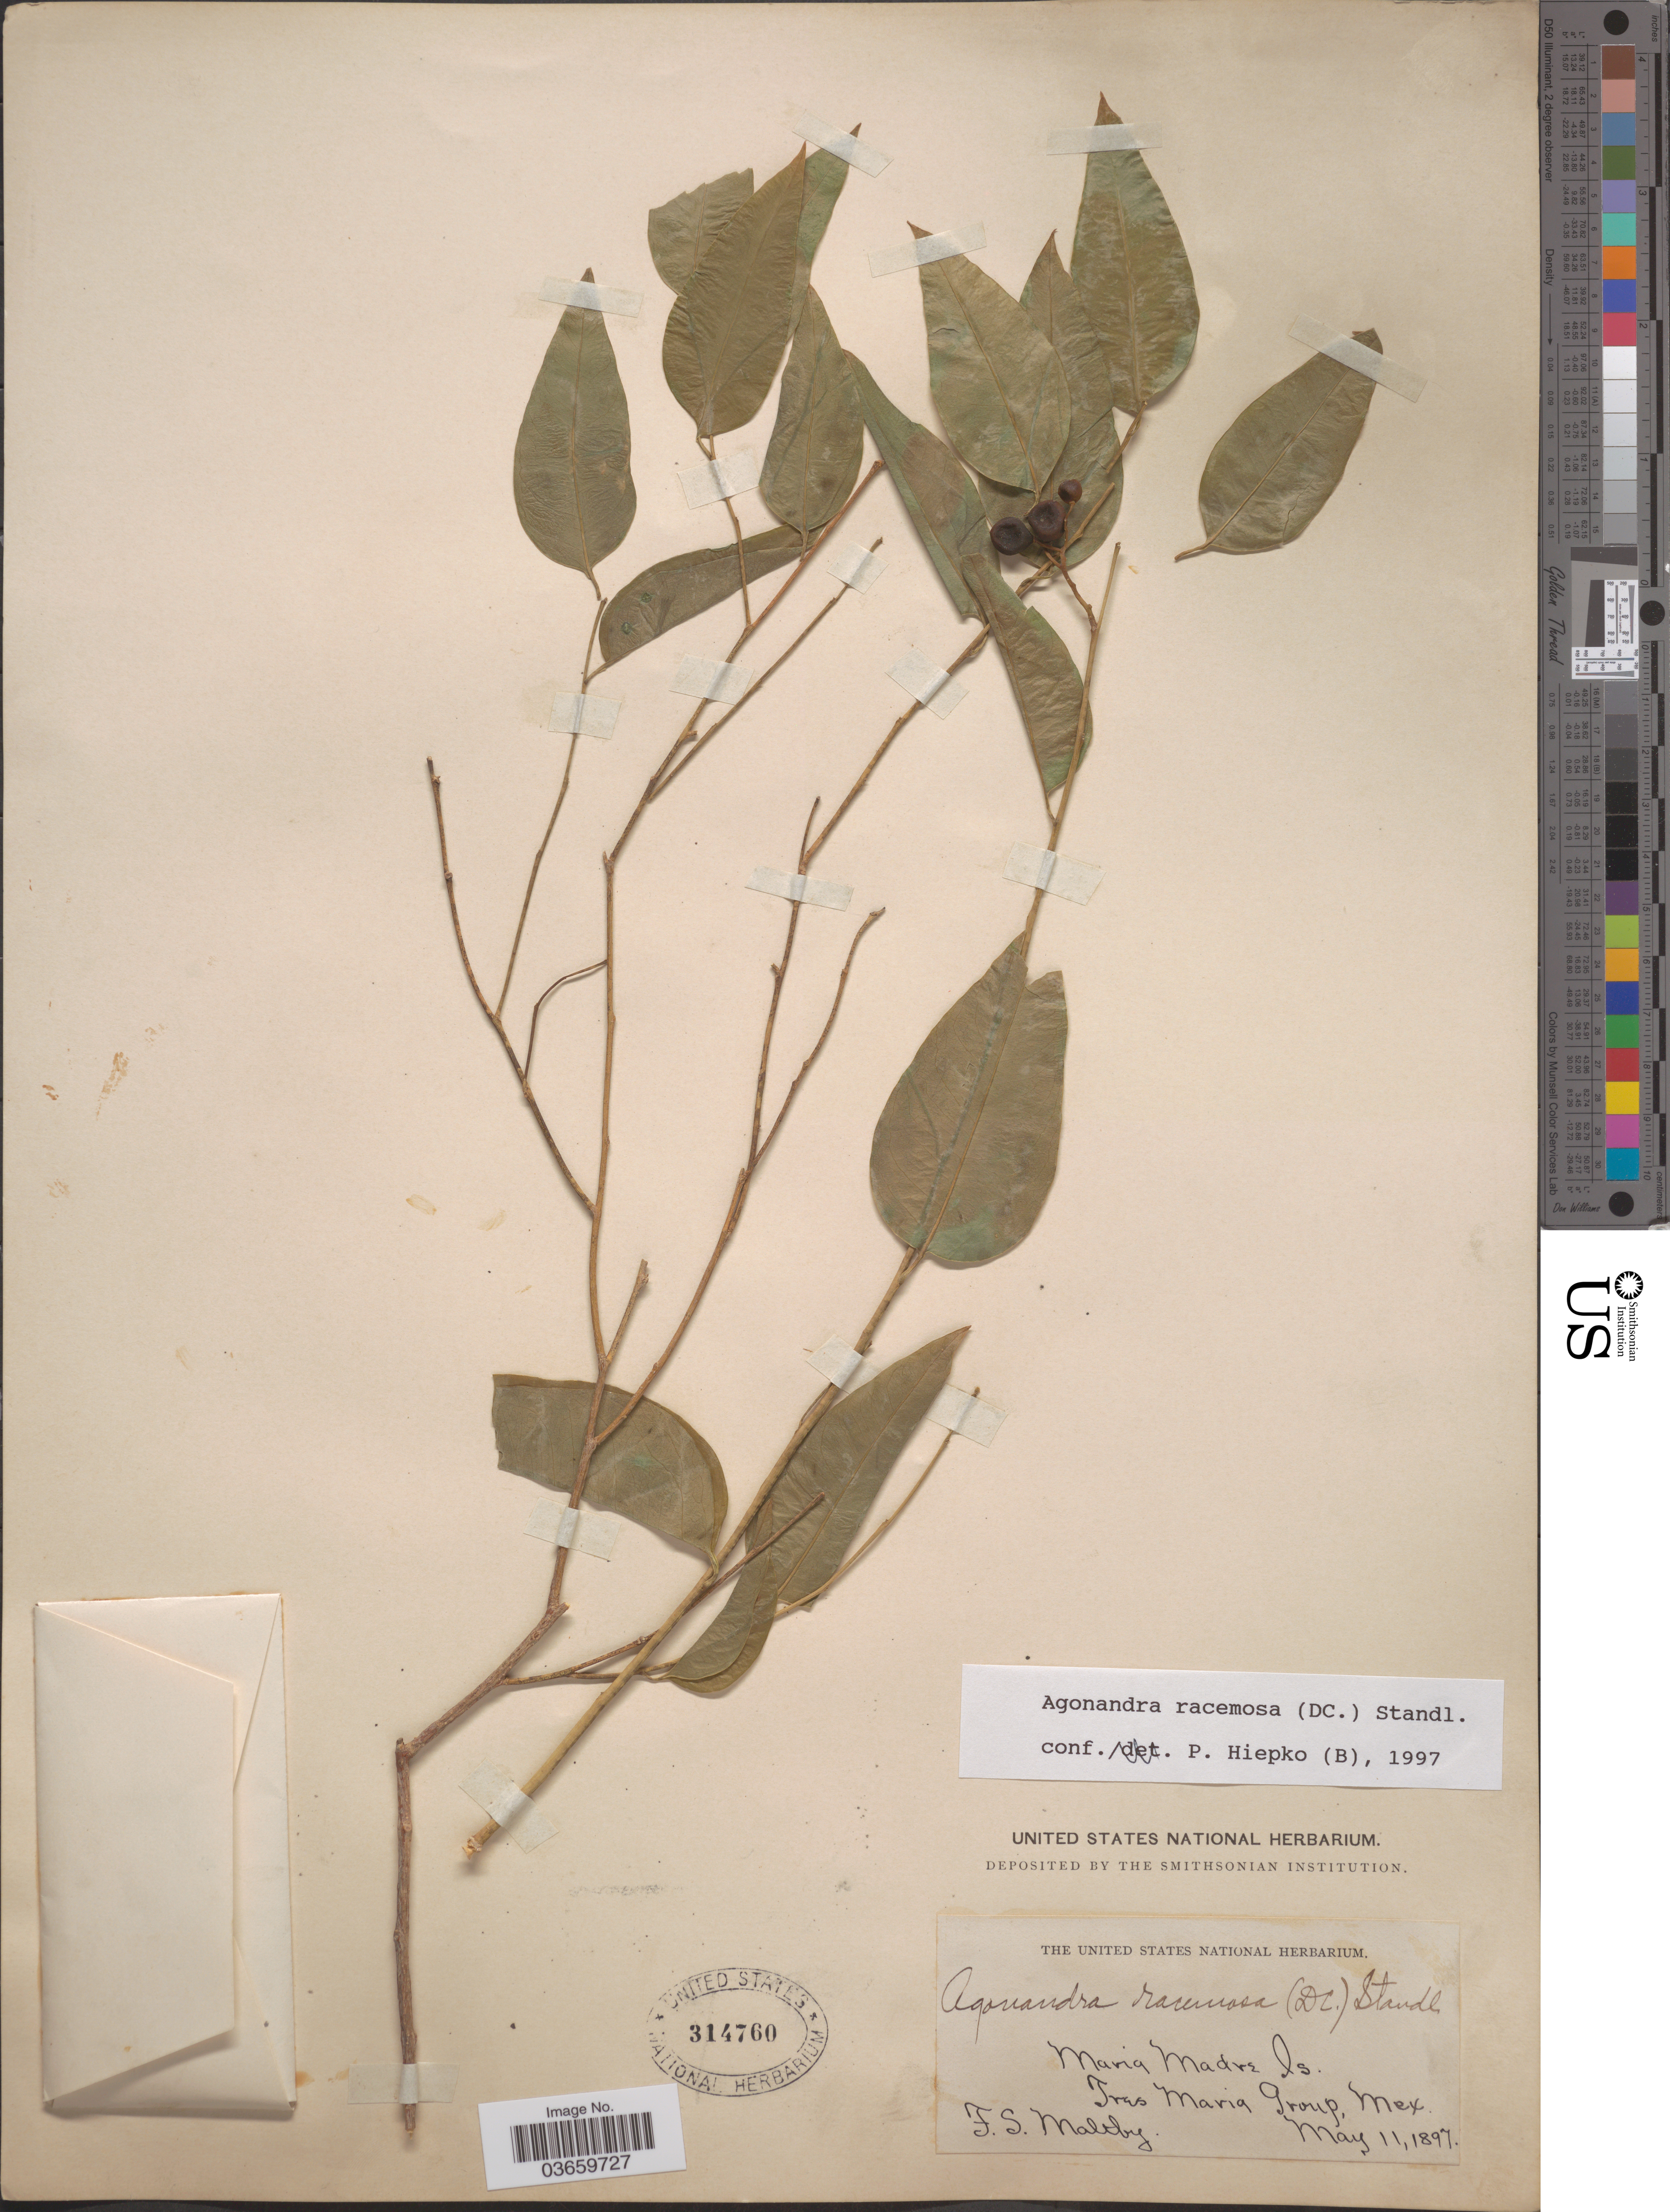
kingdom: Plantae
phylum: Tracheophyta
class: Magnoliopsida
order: Santalales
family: Opiliaceae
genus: Agonandra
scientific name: Agonandra racemosa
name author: (DC.) Standl.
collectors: F. S. Maltby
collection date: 1897-05-11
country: Mexico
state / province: México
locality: Maria Madre Is. Tres Maria Group.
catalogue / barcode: US 314760